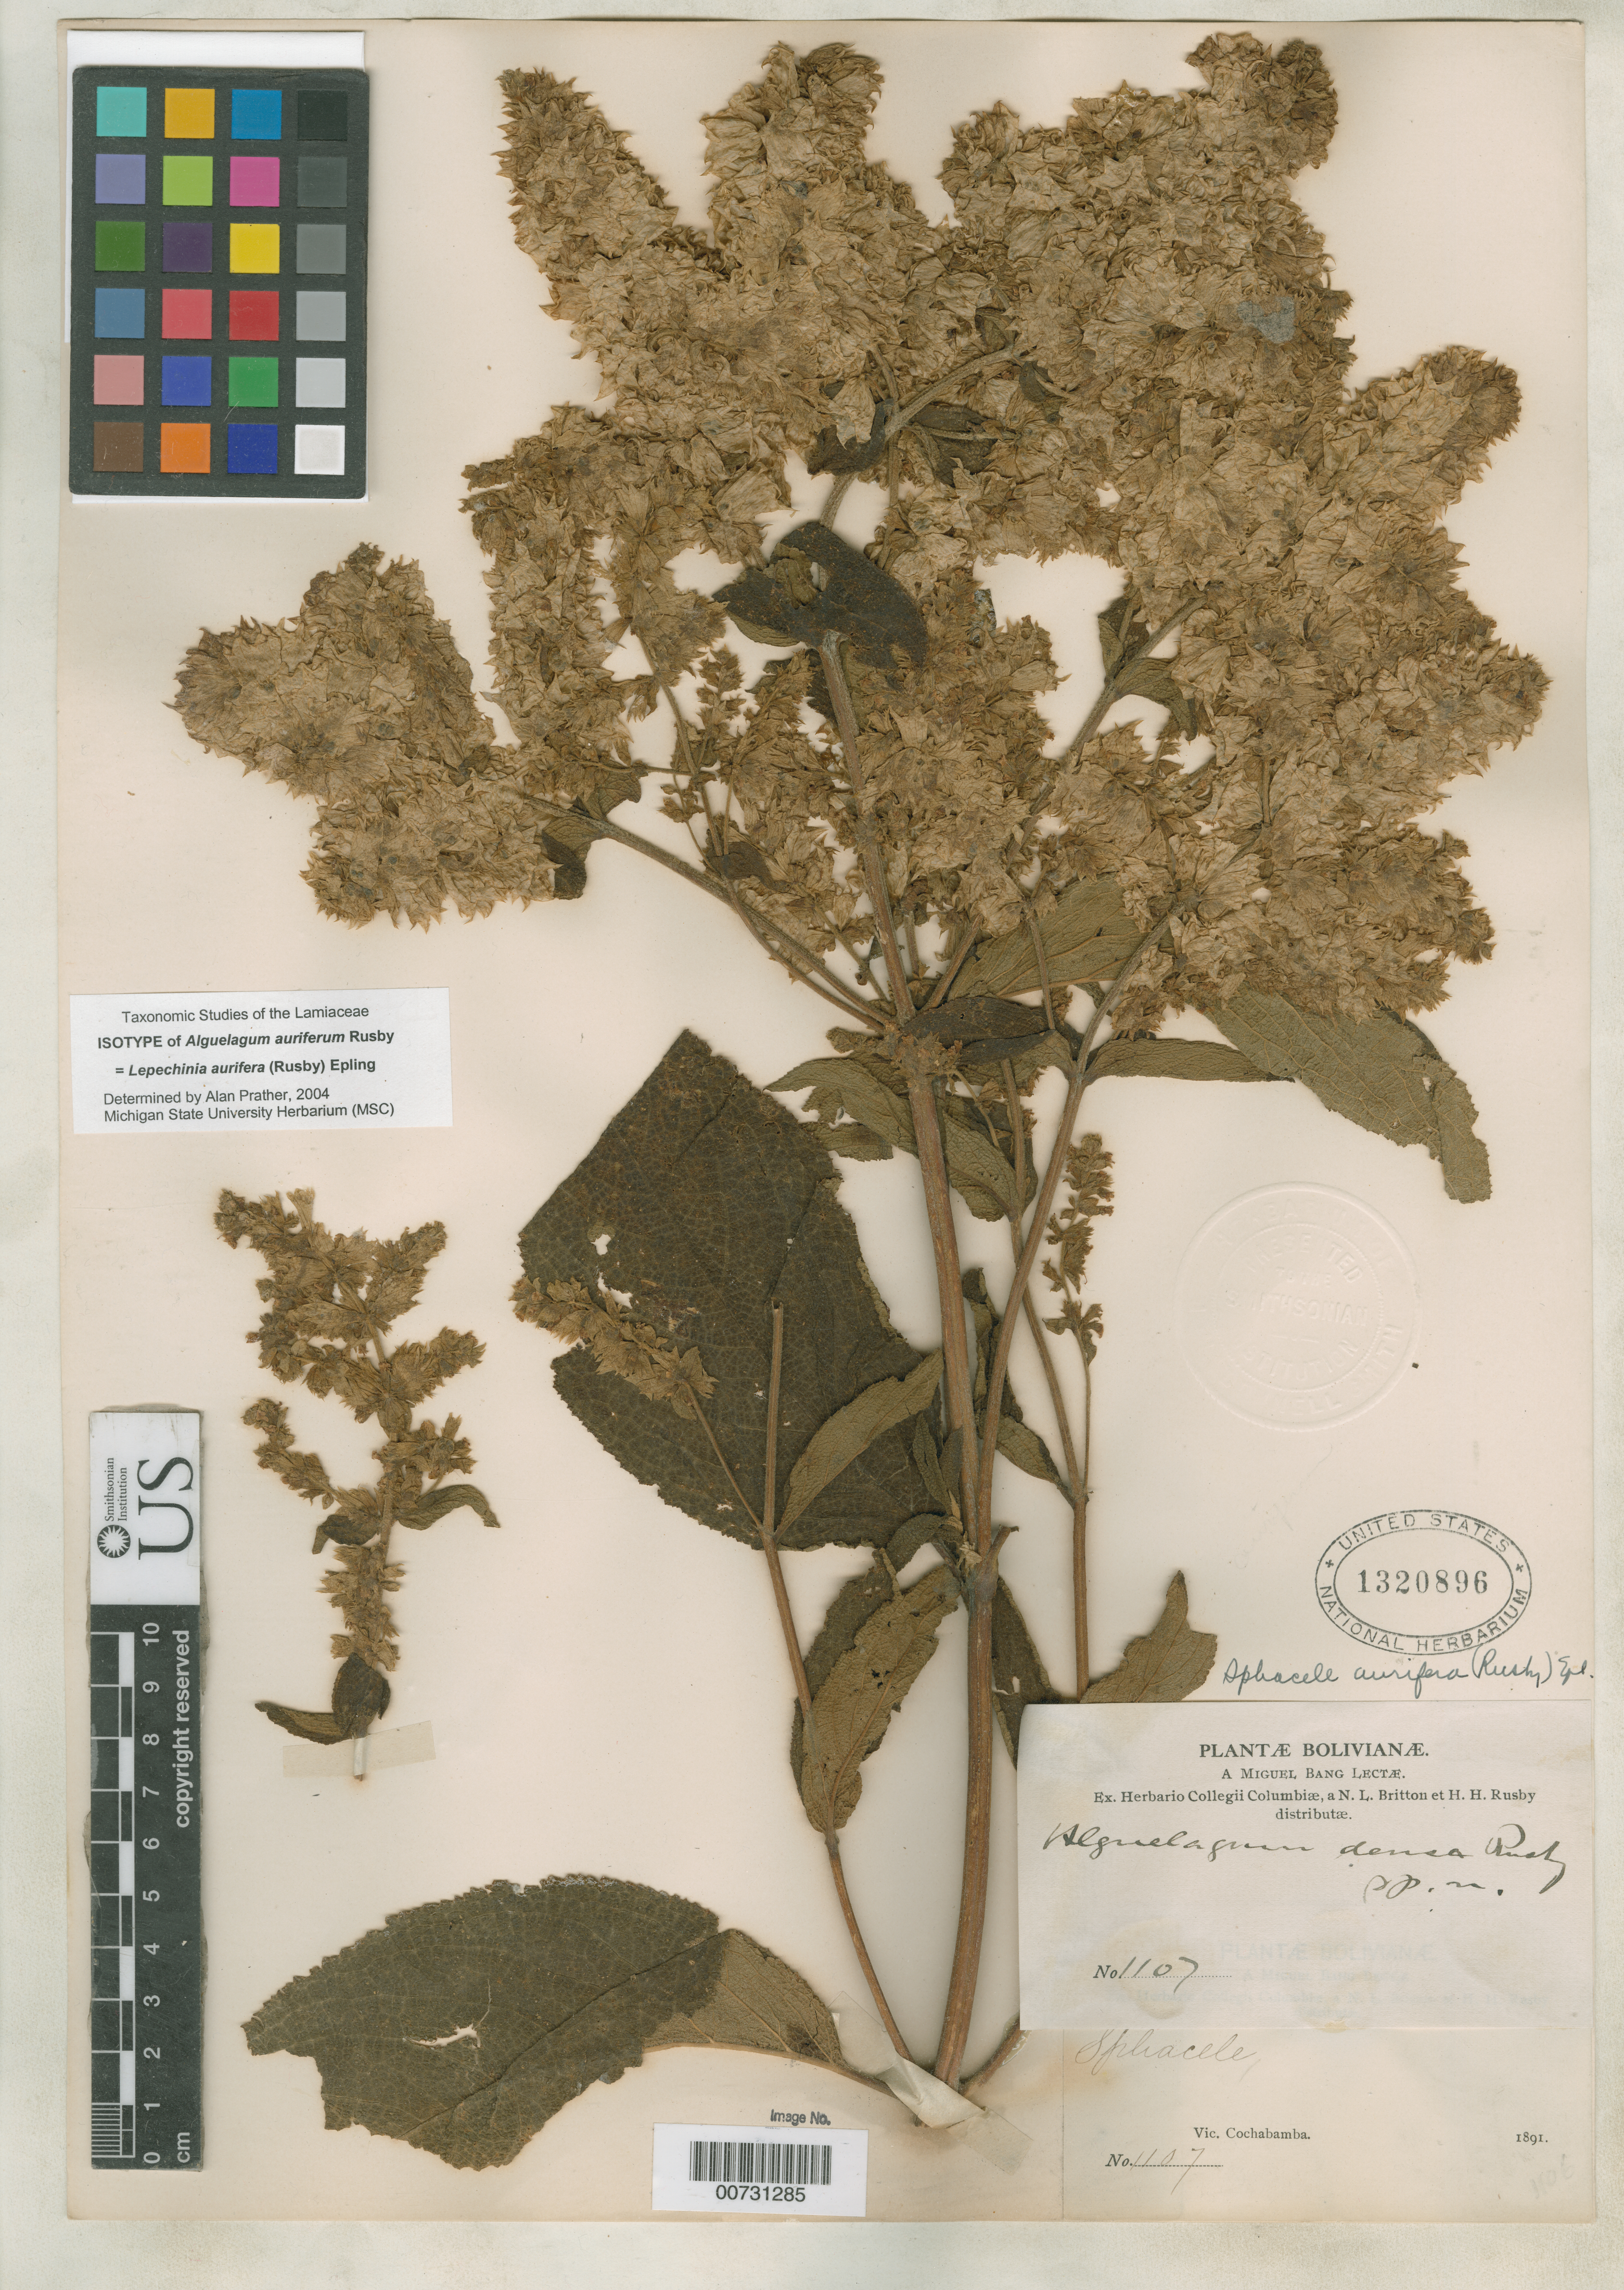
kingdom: Plantae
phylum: Tracheophyta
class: Magnoliopsida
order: Lamiales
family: Lamiaceae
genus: Alguelaguen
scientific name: Alguelaguen auriferum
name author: Rusby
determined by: Prather, L. A.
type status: Isotype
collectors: M. Bang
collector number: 1107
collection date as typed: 1891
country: Bolivia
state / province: Cochabamba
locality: Vic. Cochabamba.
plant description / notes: As "Alguelagum" on label and in protologue.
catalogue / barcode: US 1320896